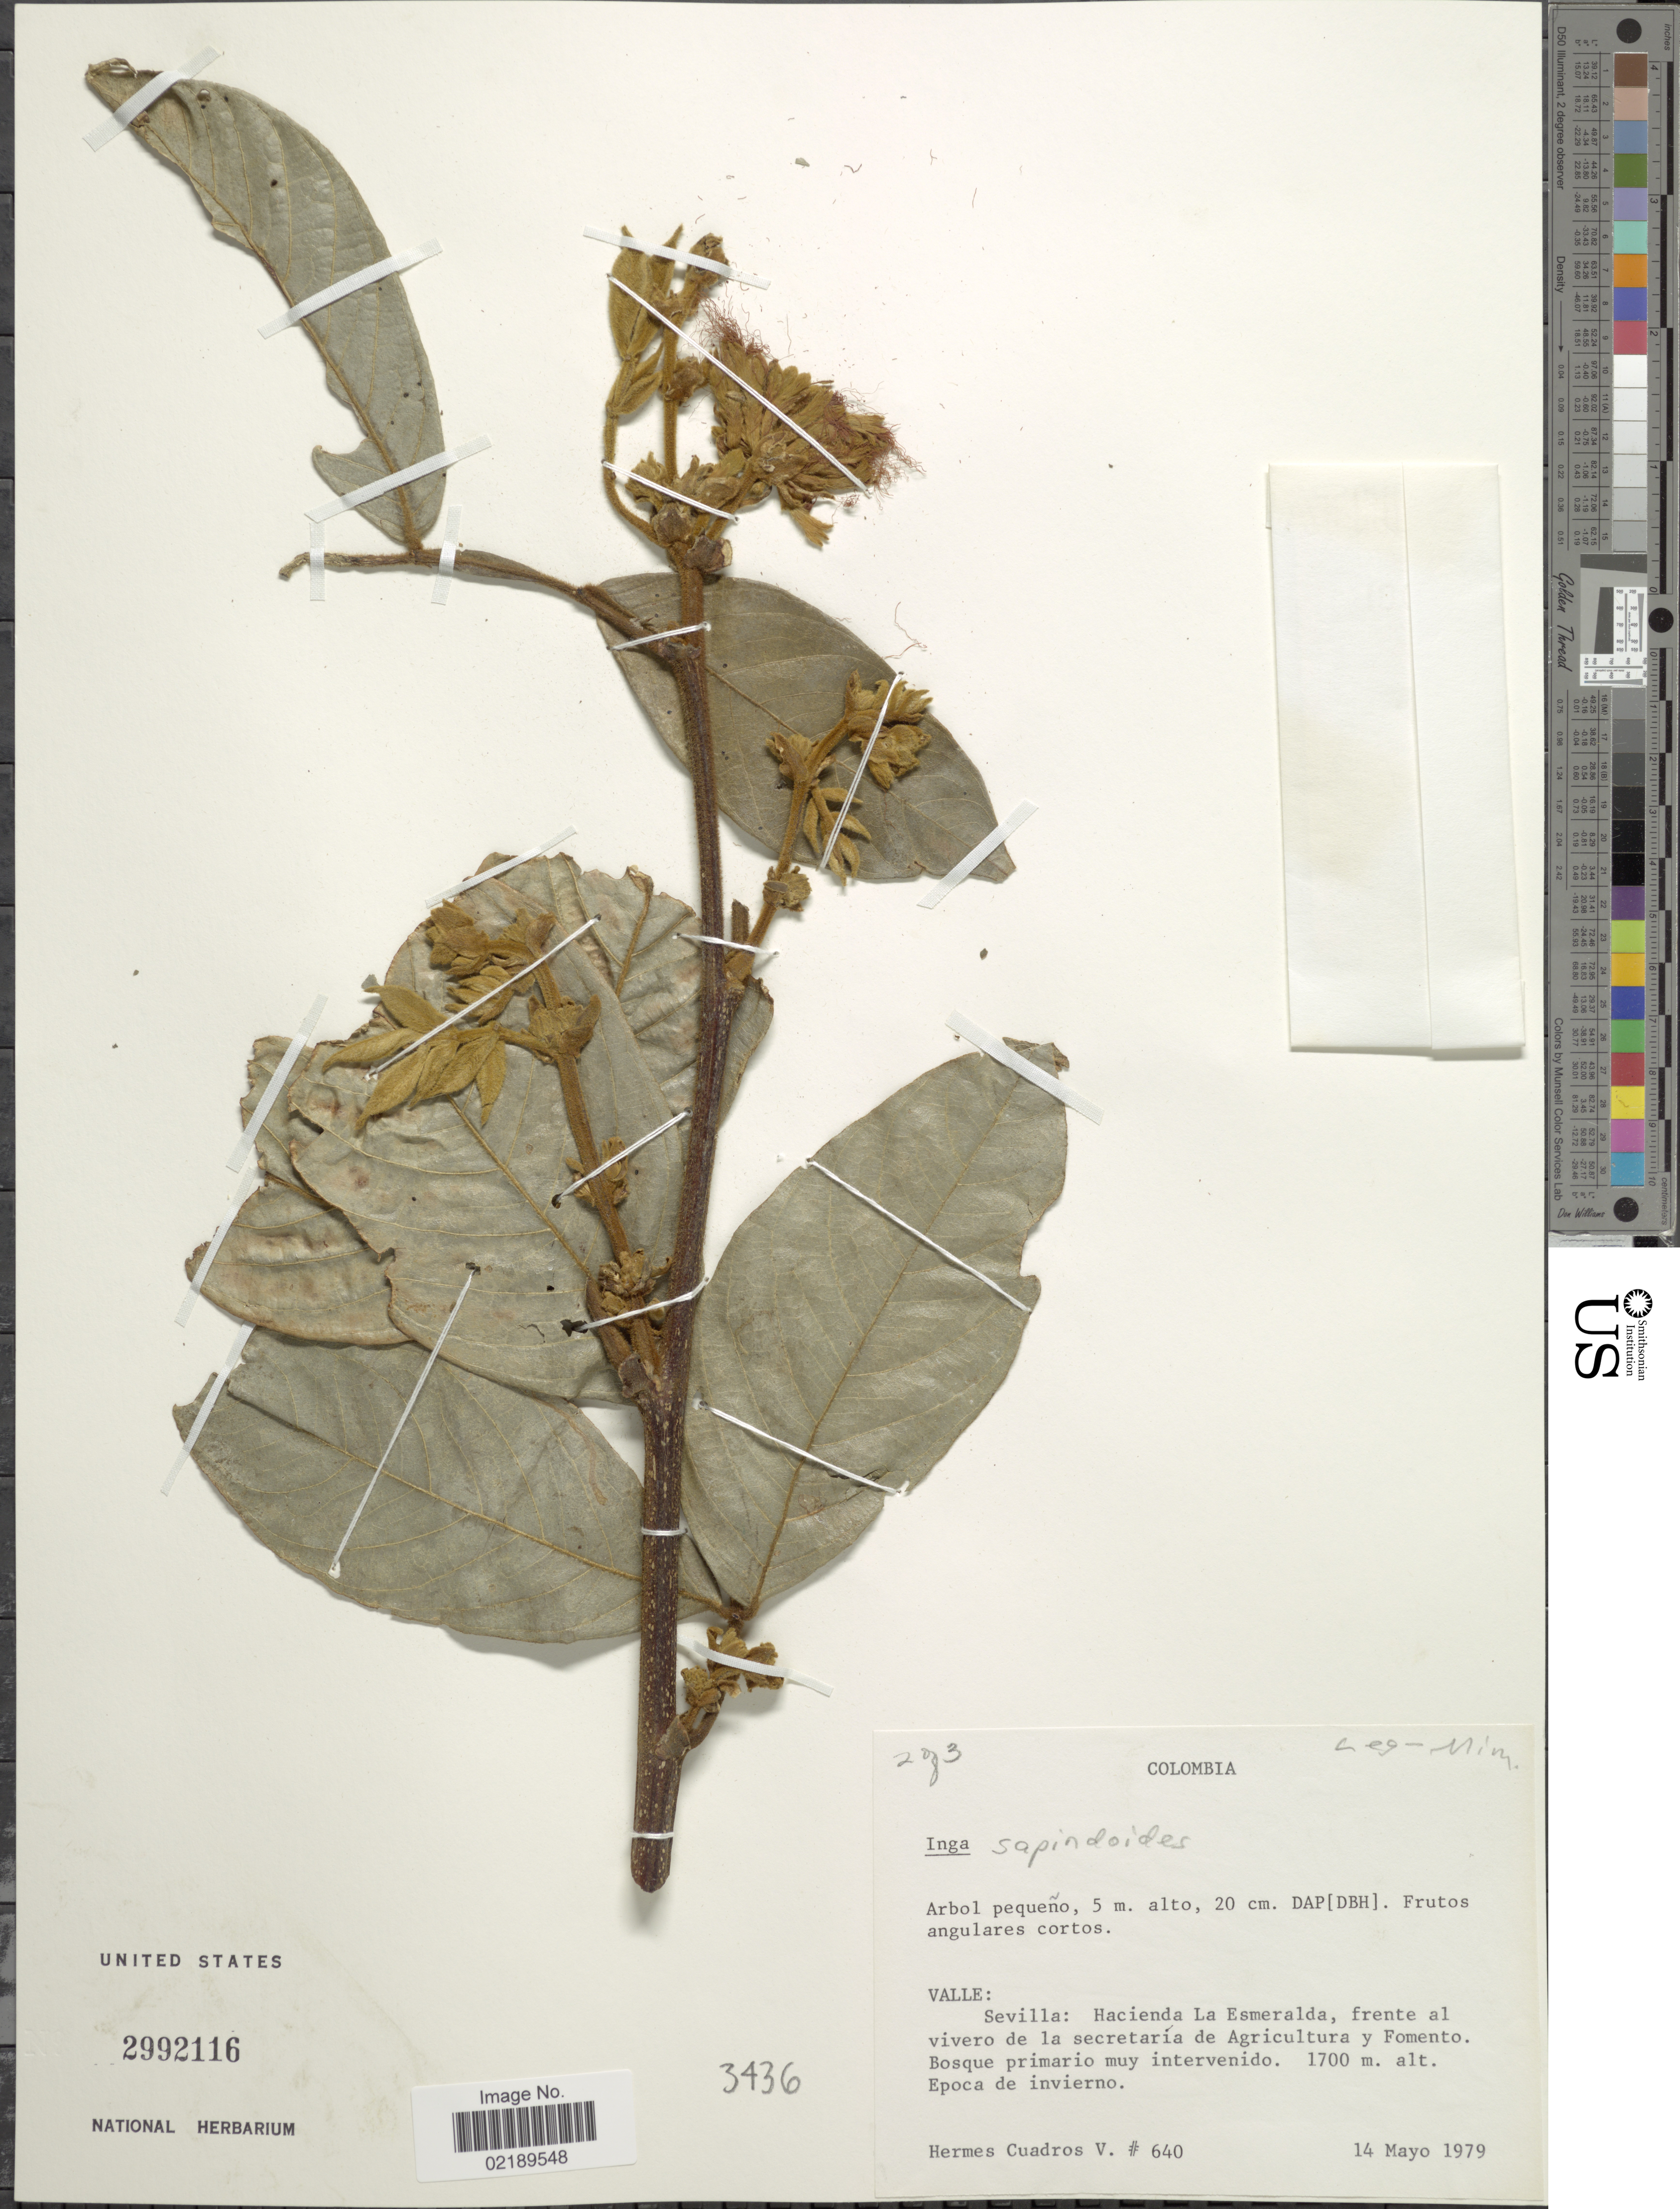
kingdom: Plantae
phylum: Tracheophyta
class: Magnoliopsida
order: Fabales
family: Fabaceae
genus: Inga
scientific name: Inga sapindoides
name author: Willd.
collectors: H. Cuadros V.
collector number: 640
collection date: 1979-05-14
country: Colombia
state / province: Valle del Cauca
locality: Sevilla: Hacienda La Esmeralda, frente al vivero de la secretaria de Agricultura y Fomento.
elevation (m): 1700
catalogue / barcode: US 2992116